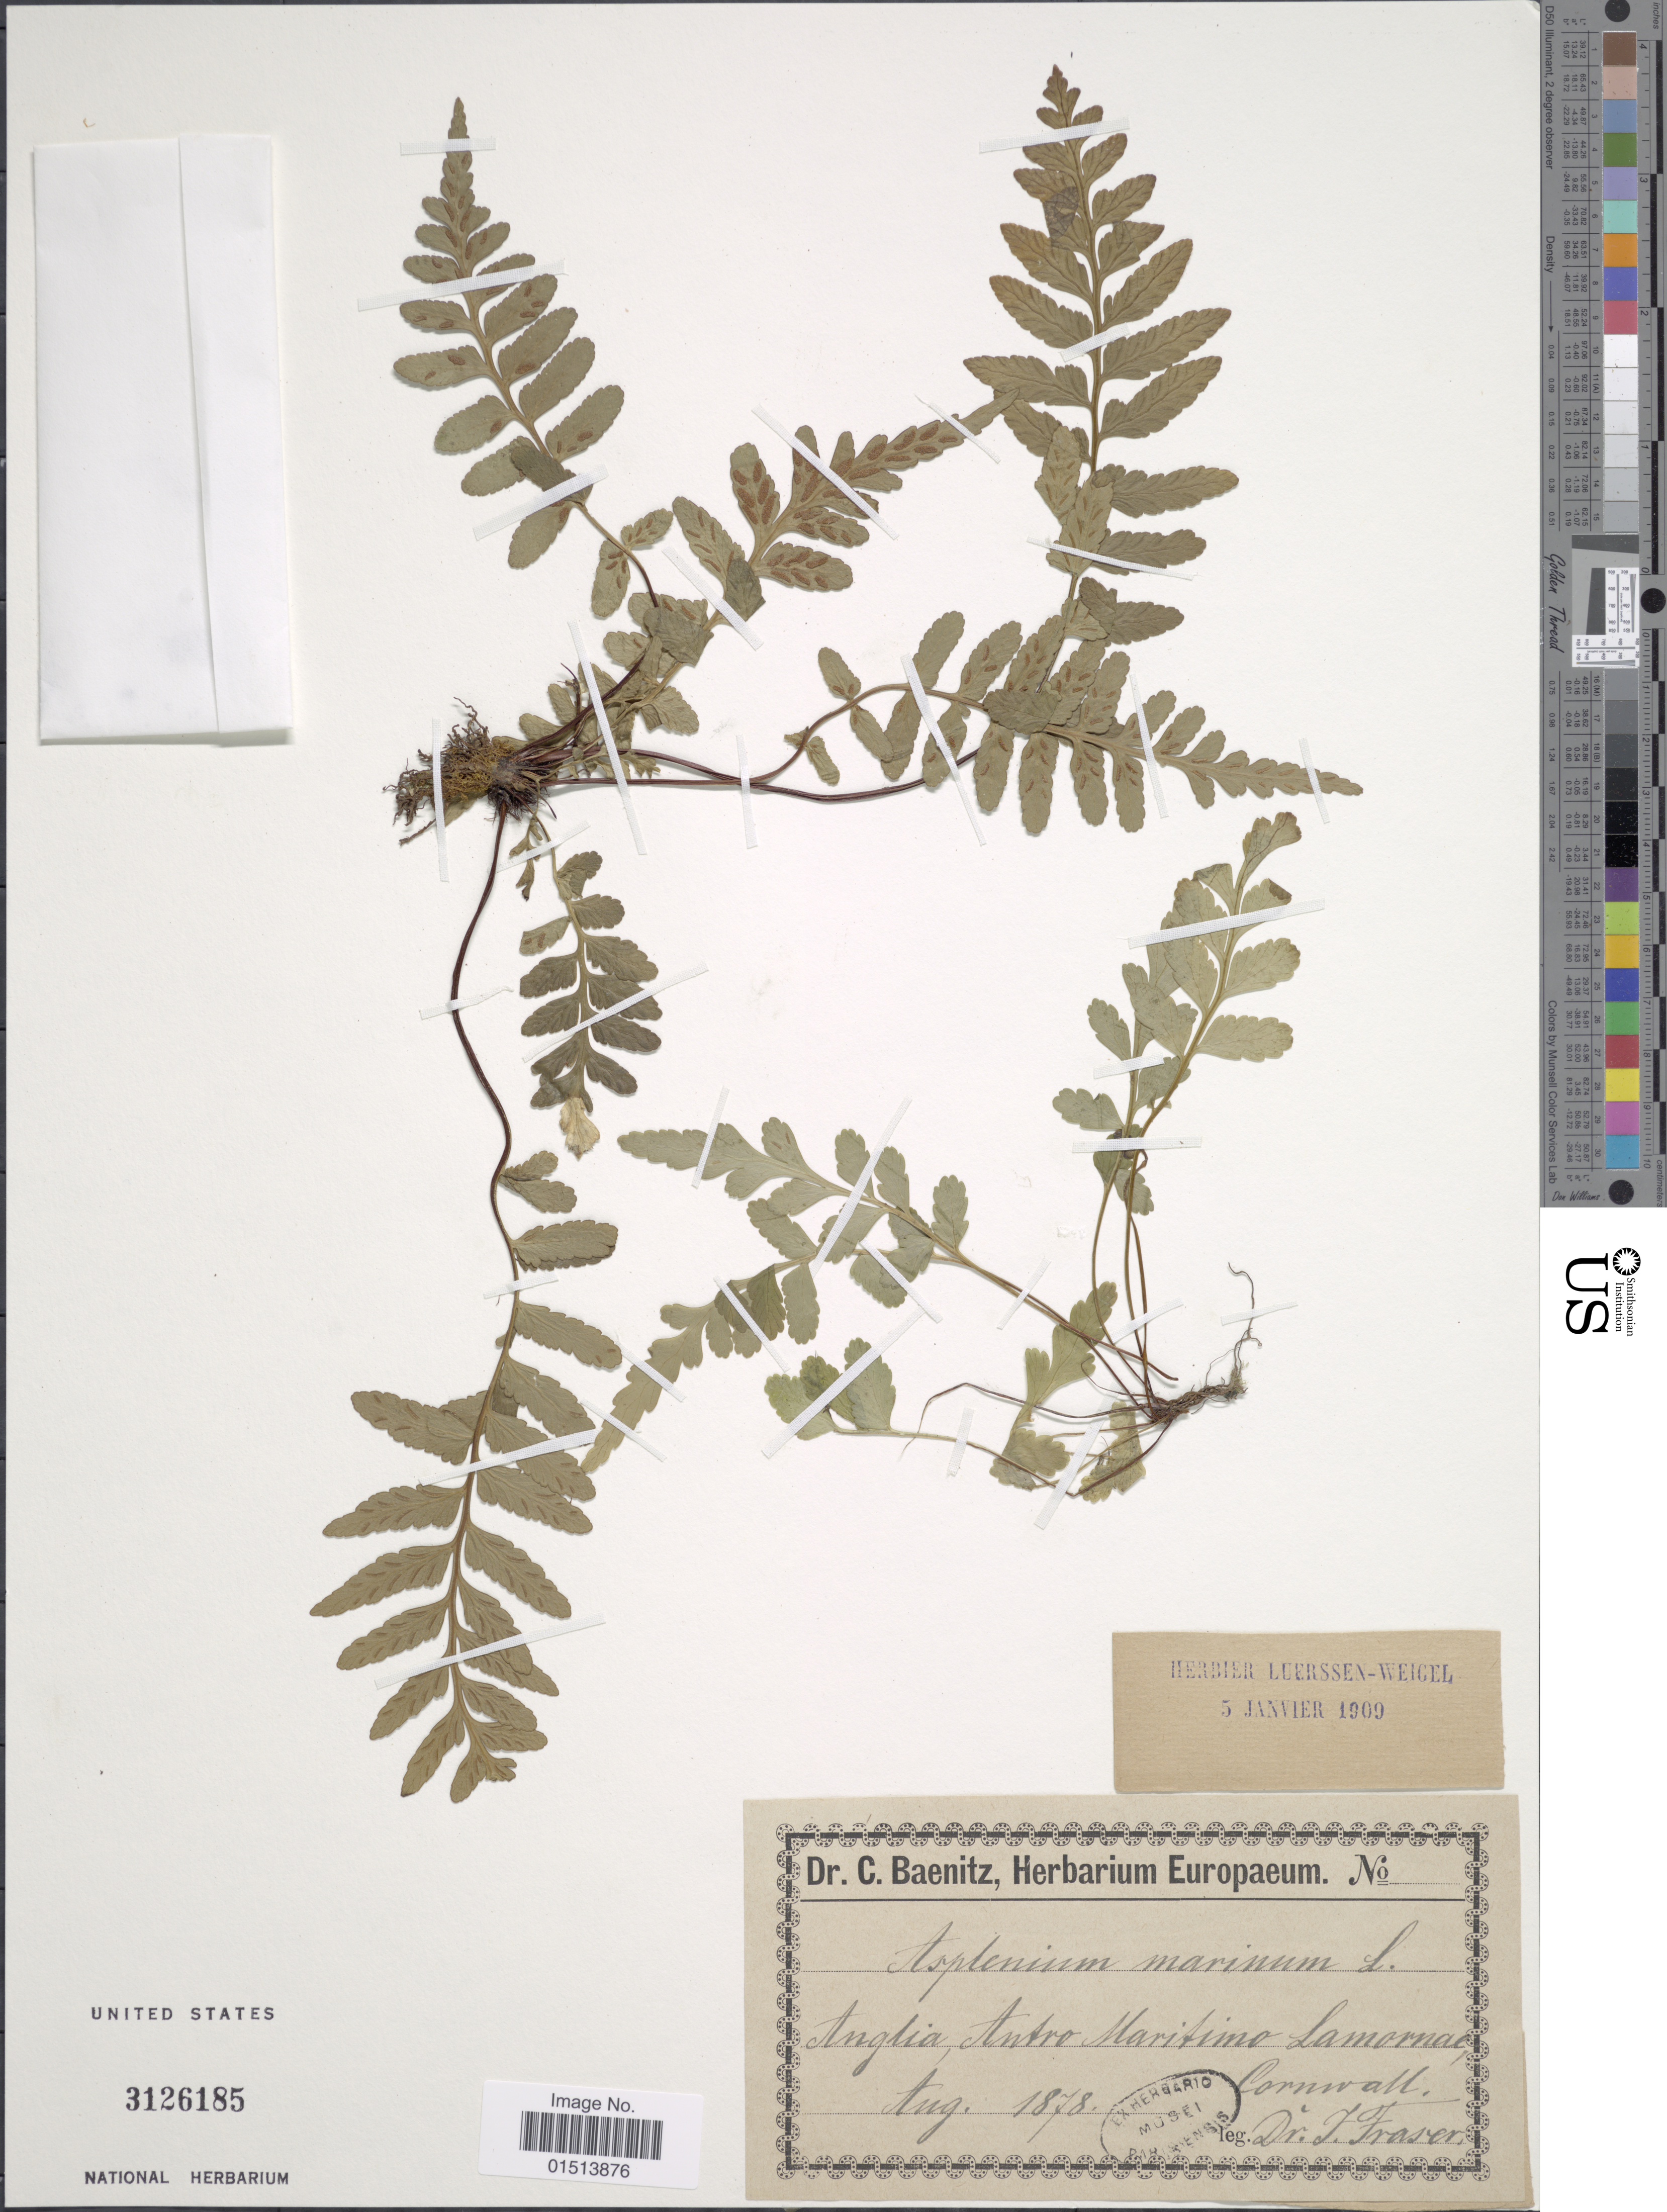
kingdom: Plantae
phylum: Tracheophyta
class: Polypodiopsida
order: Polypodiales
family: Aspleniaceae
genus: Asplenium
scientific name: Asplenium marinum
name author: L.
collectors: J. Fraser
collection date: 1878-08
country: United Kingdom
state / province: England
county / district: Cornwall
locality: Anglia, Anstro Maritimo Lamorna, Cornwall.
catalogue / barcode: US 3126185